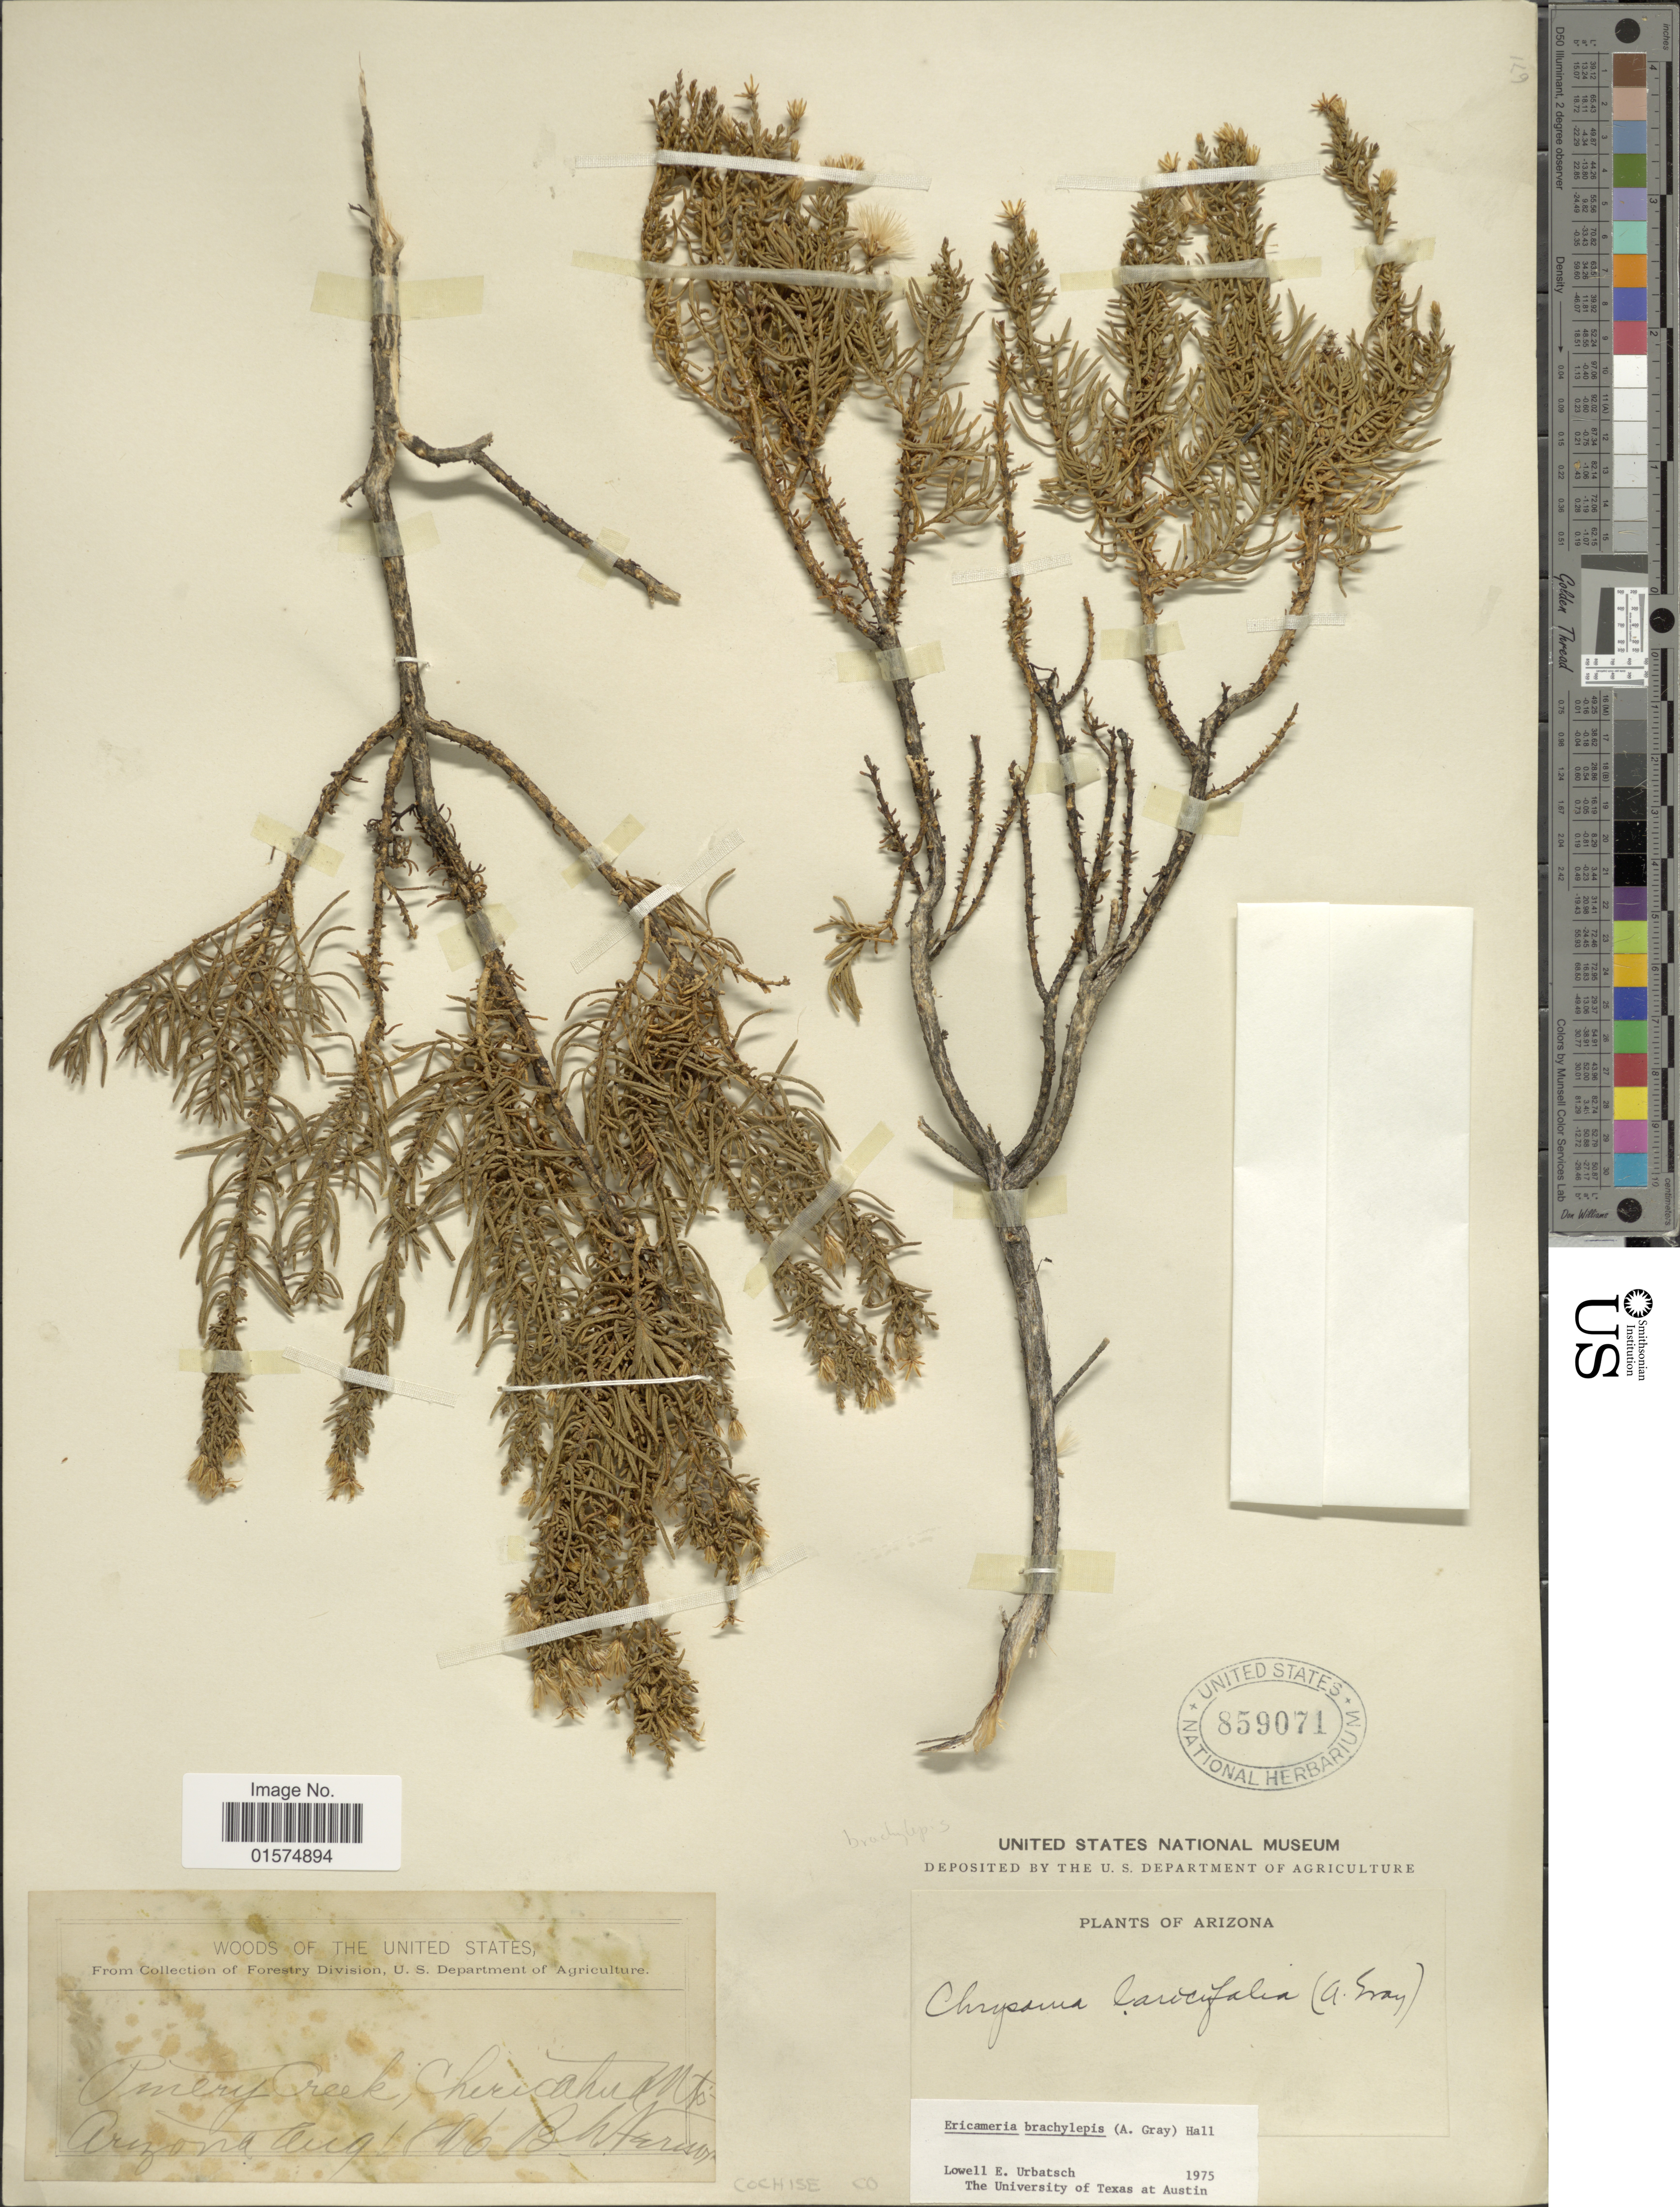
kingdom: Plantae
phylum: Tracheophyta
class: Magnoliopsida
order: Asterales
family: Asteraceae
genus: Ericameria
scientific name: Ericameria brachylepis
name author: (A. Gray) H.M. Hall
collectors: B. Fernow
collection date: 1896-08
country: United States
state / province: Arizona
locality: Pmery Creek, Chiricahua Mts.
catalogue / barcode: US 859071